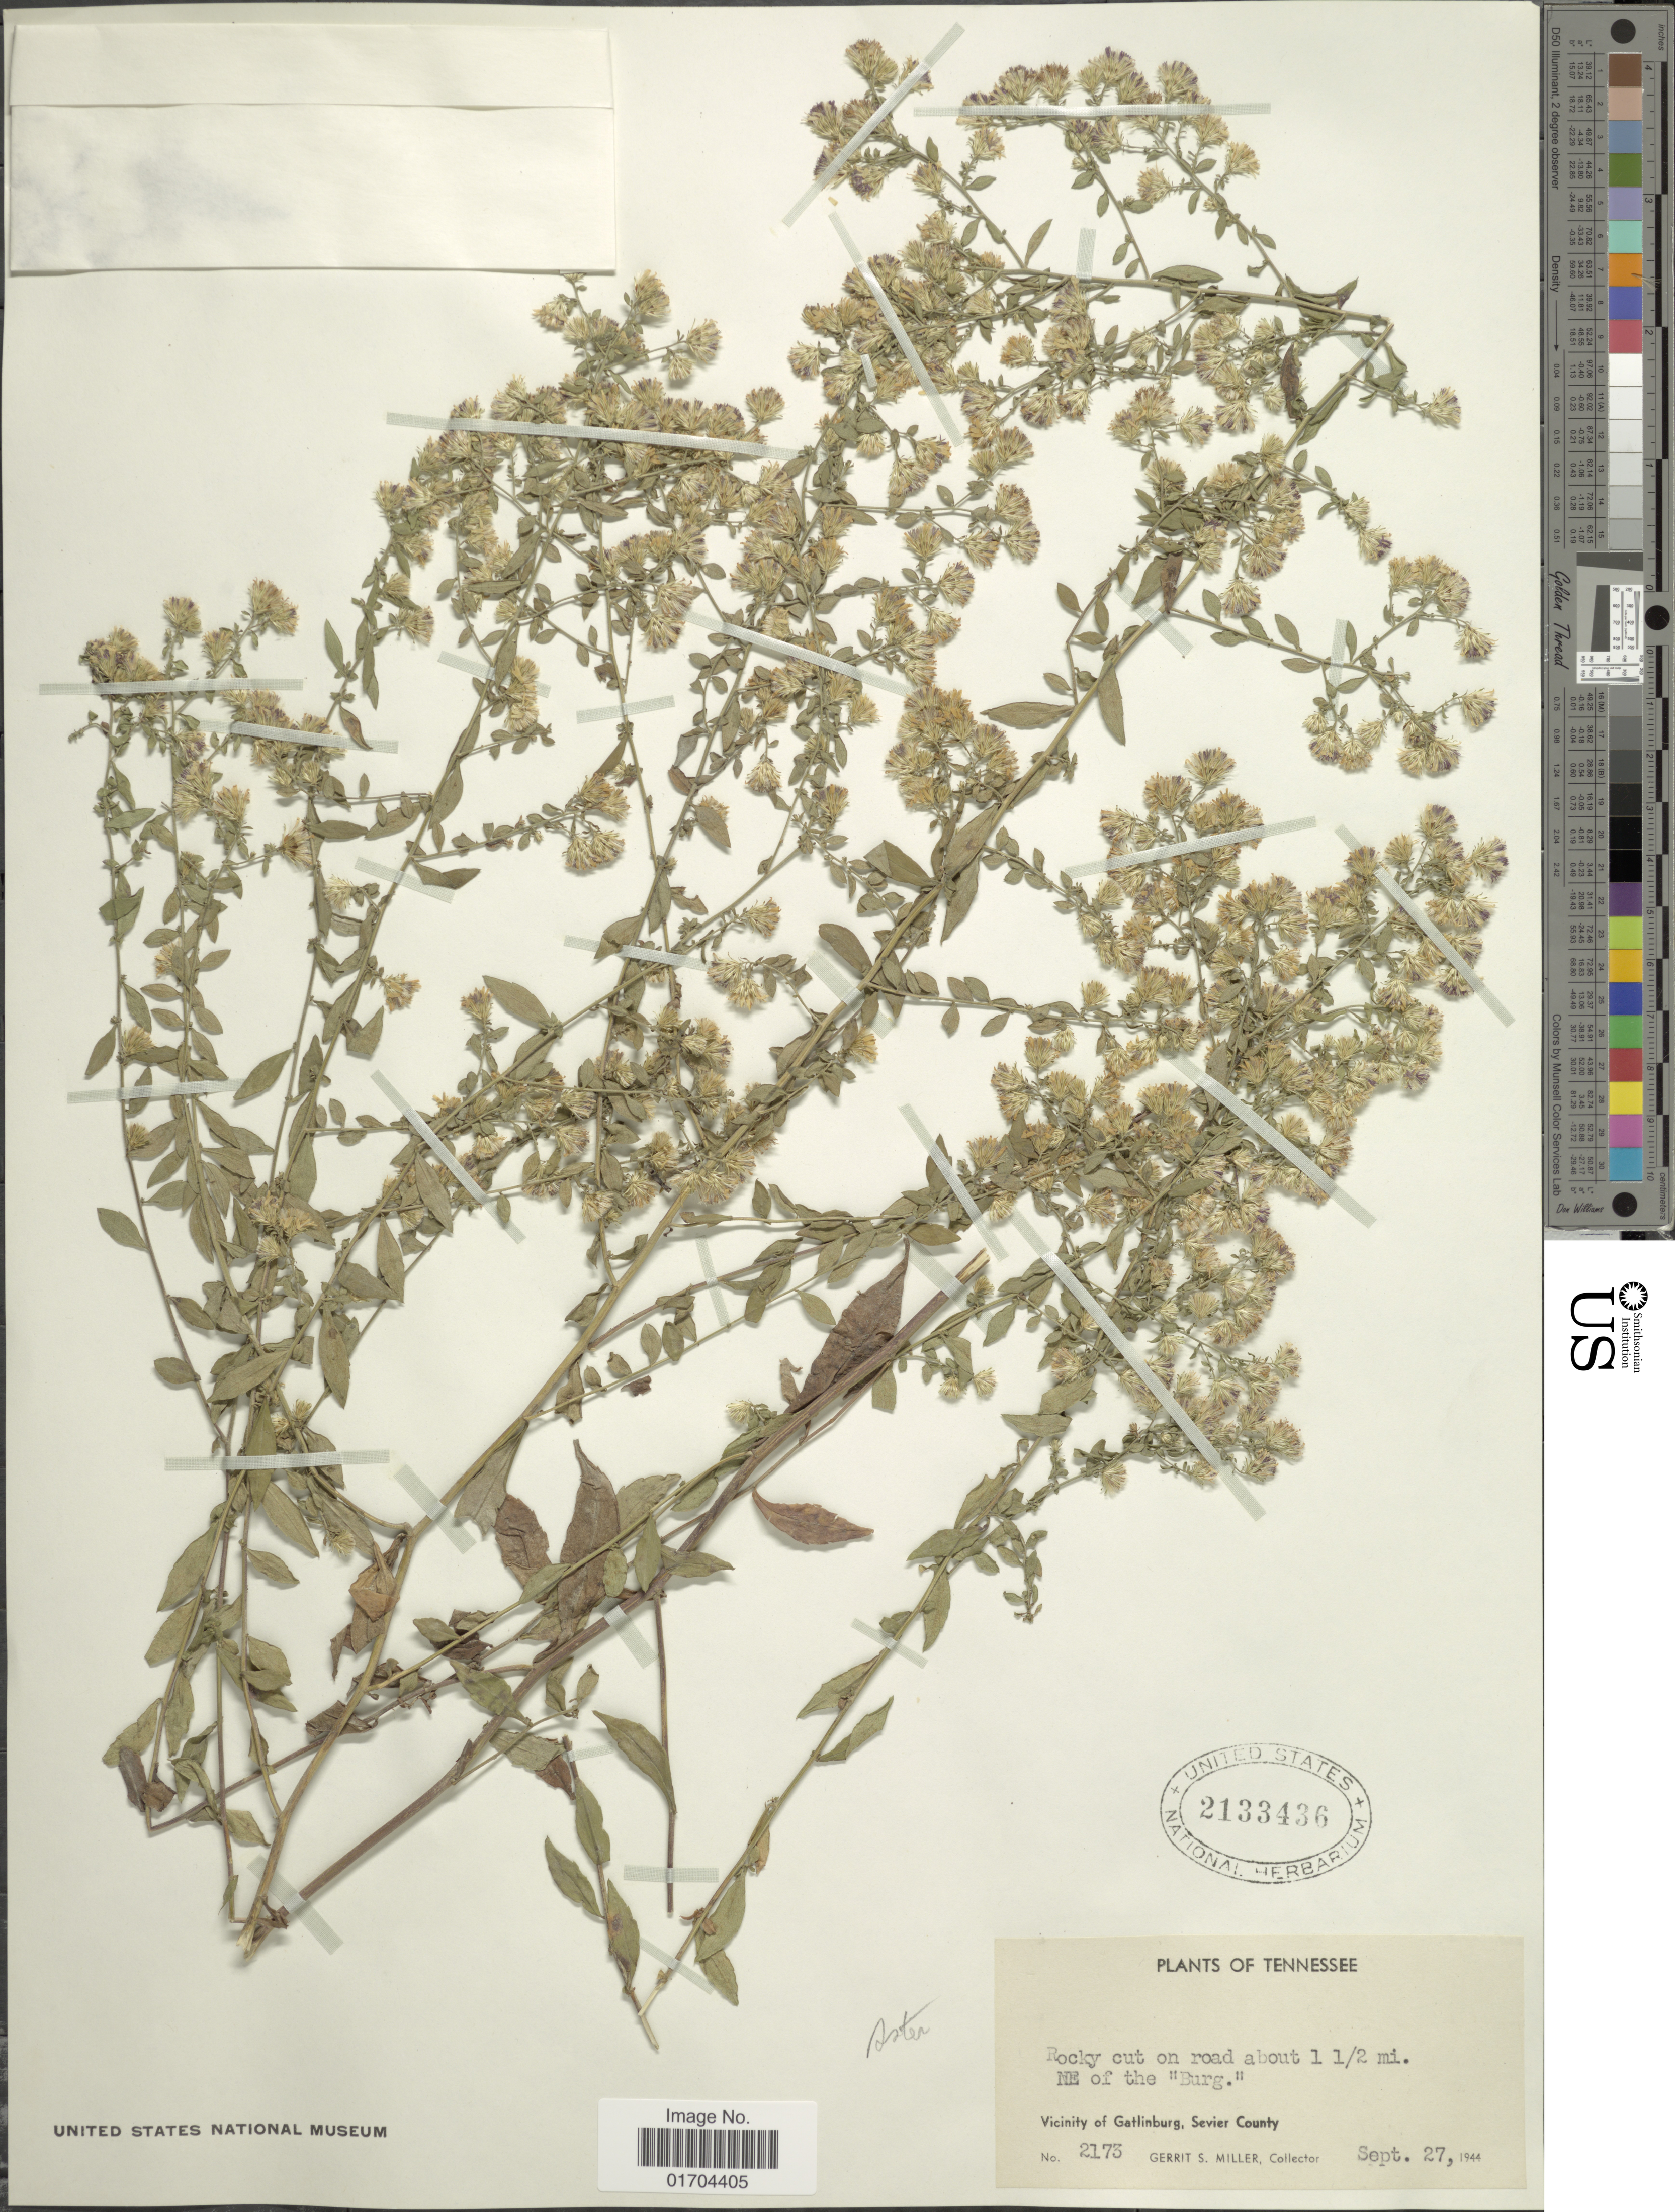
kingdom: Plantae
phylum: Tracheophyta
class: Magnoliopsida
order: Asterales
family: Asteraceae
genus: Symphyotrichum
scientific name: Symphyotrichum sp.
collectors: G. S. Miller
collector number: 2173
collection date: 1944-09-27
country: United States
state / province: Tennessee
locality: On road about 1½ mi. NE of the Burg, Vicinity of Gatlinburg, Sevier County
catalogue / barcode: US 2133436